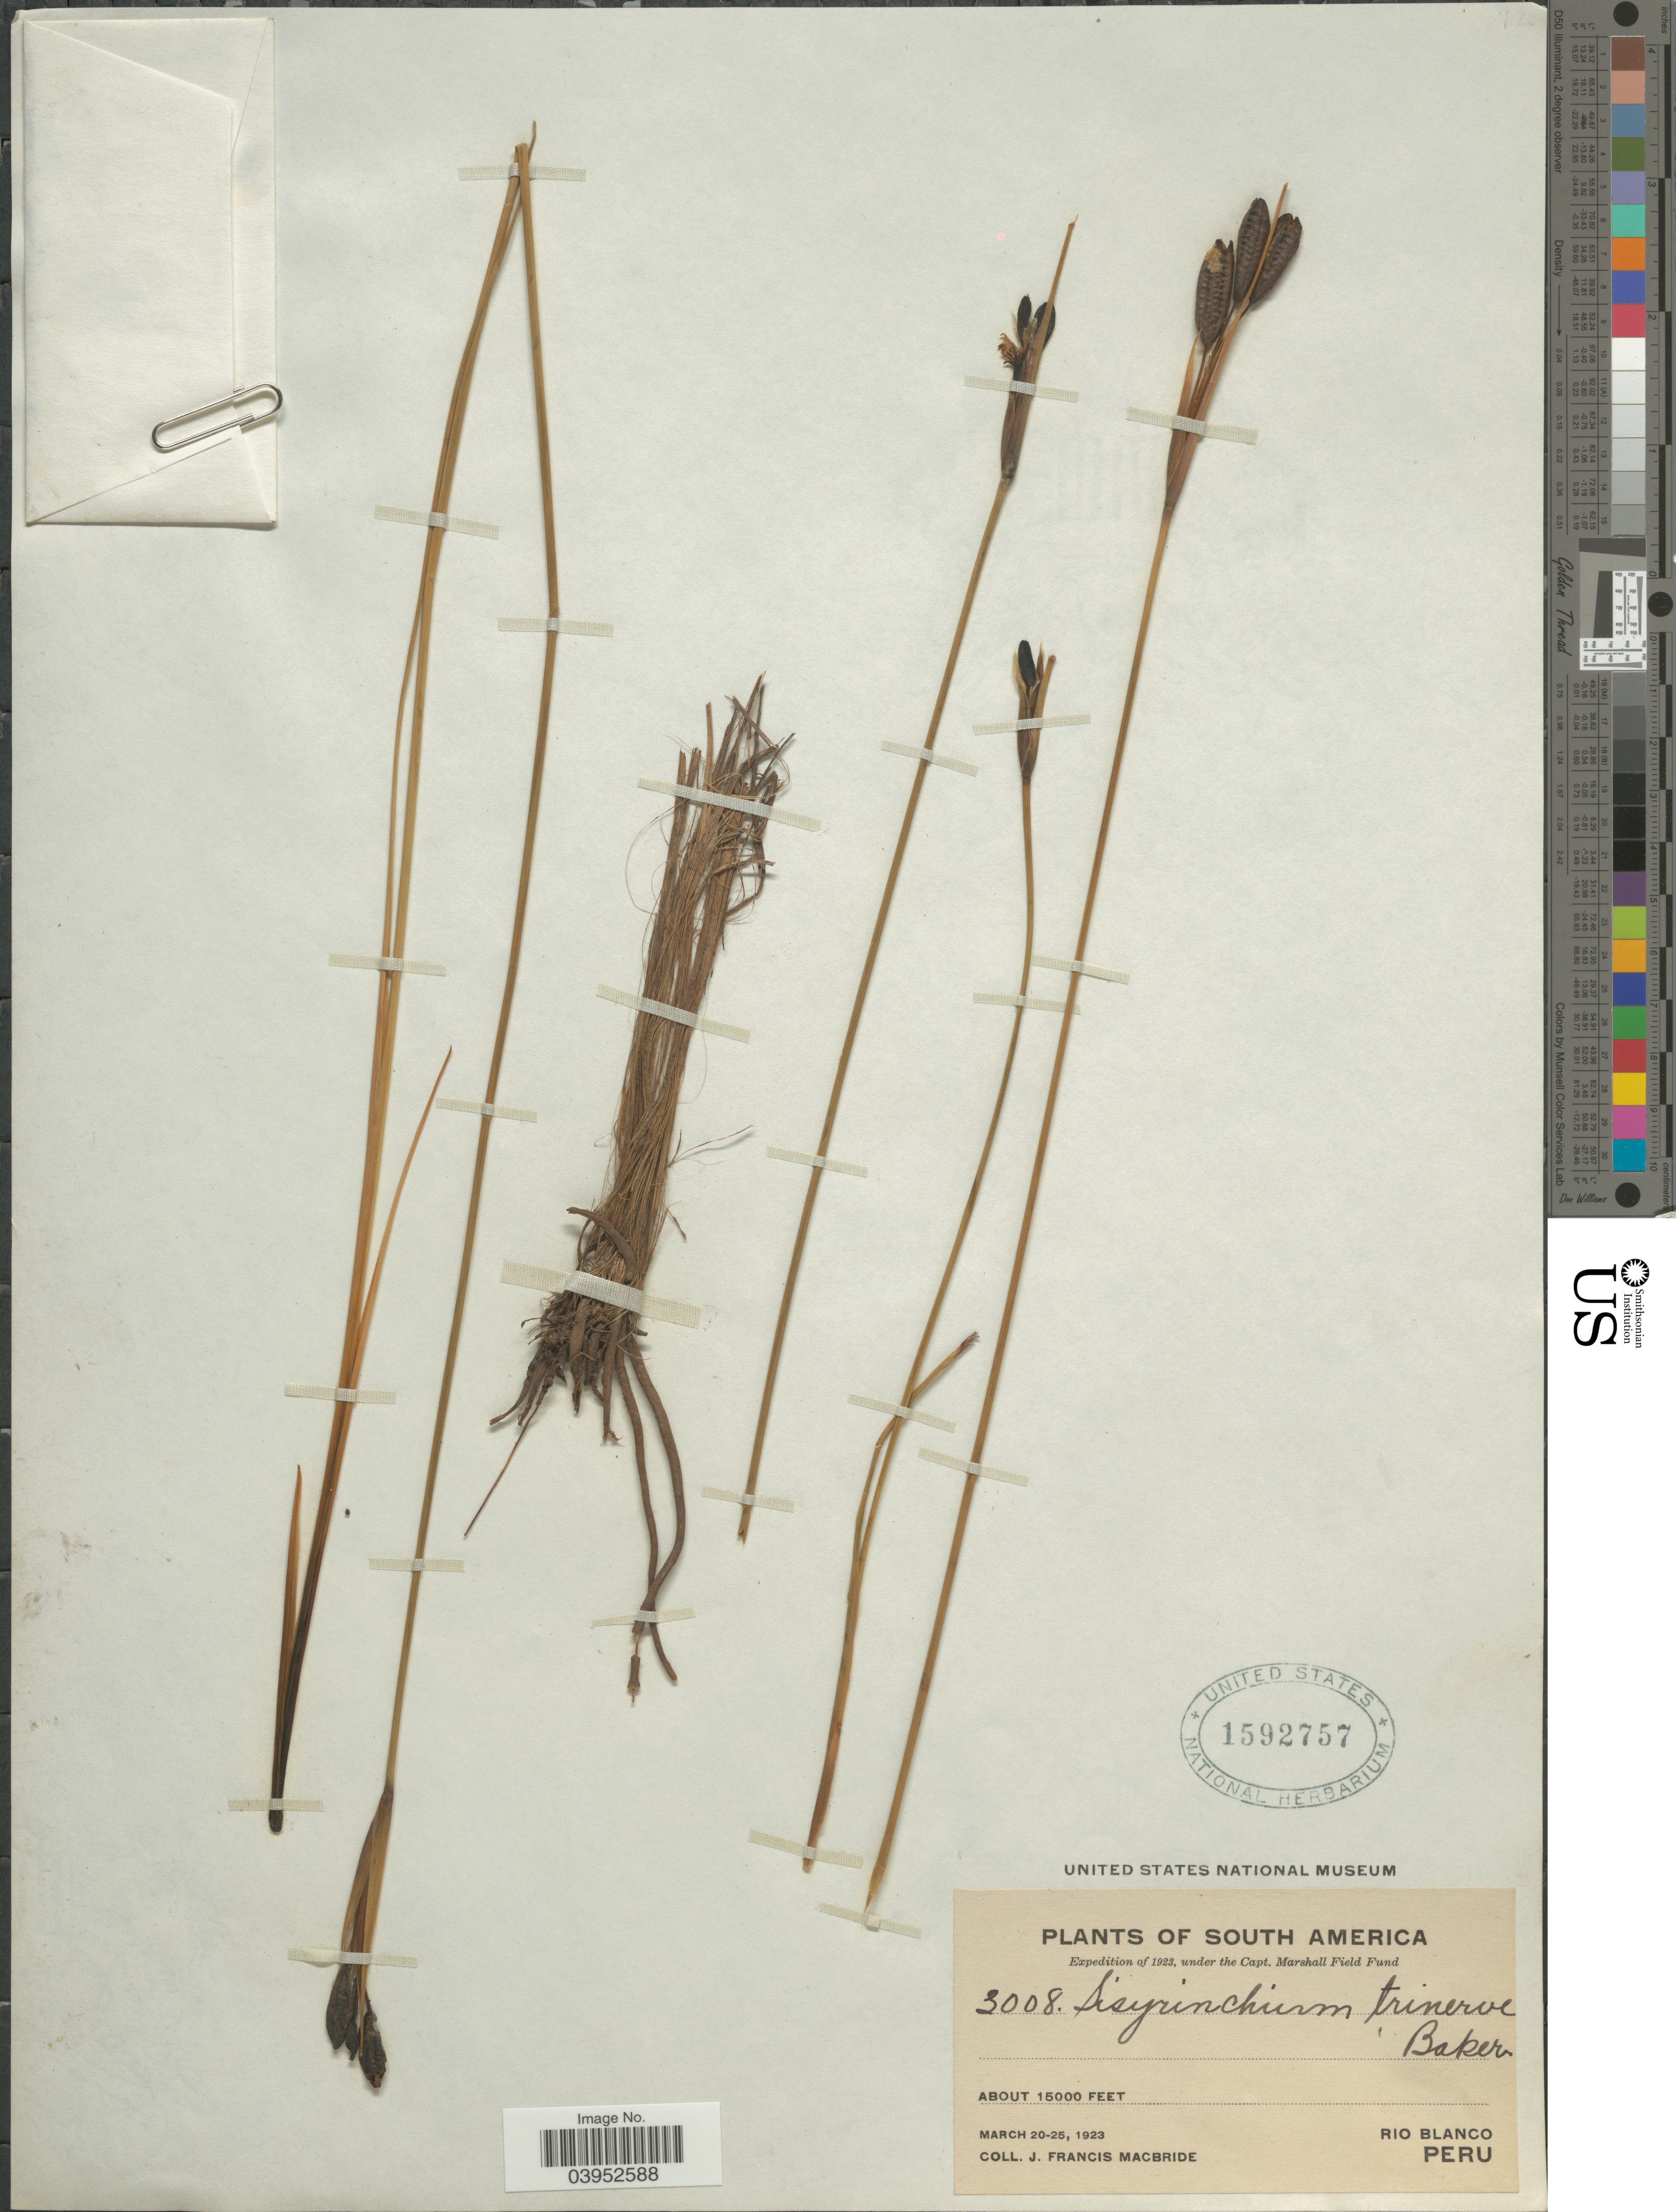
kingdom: Plantae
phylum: Tracheophyta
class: Liliopsida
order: Asparagales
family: Iridaceae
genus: Sisyrinchium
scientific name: Sisyrinchium trinerve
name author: Baker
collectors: J. F. Macbride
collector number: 3008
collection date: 1923-03-20/1923-03-25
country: Peru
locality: Rio Blanco.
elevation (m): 4572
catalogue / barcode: US 1592757